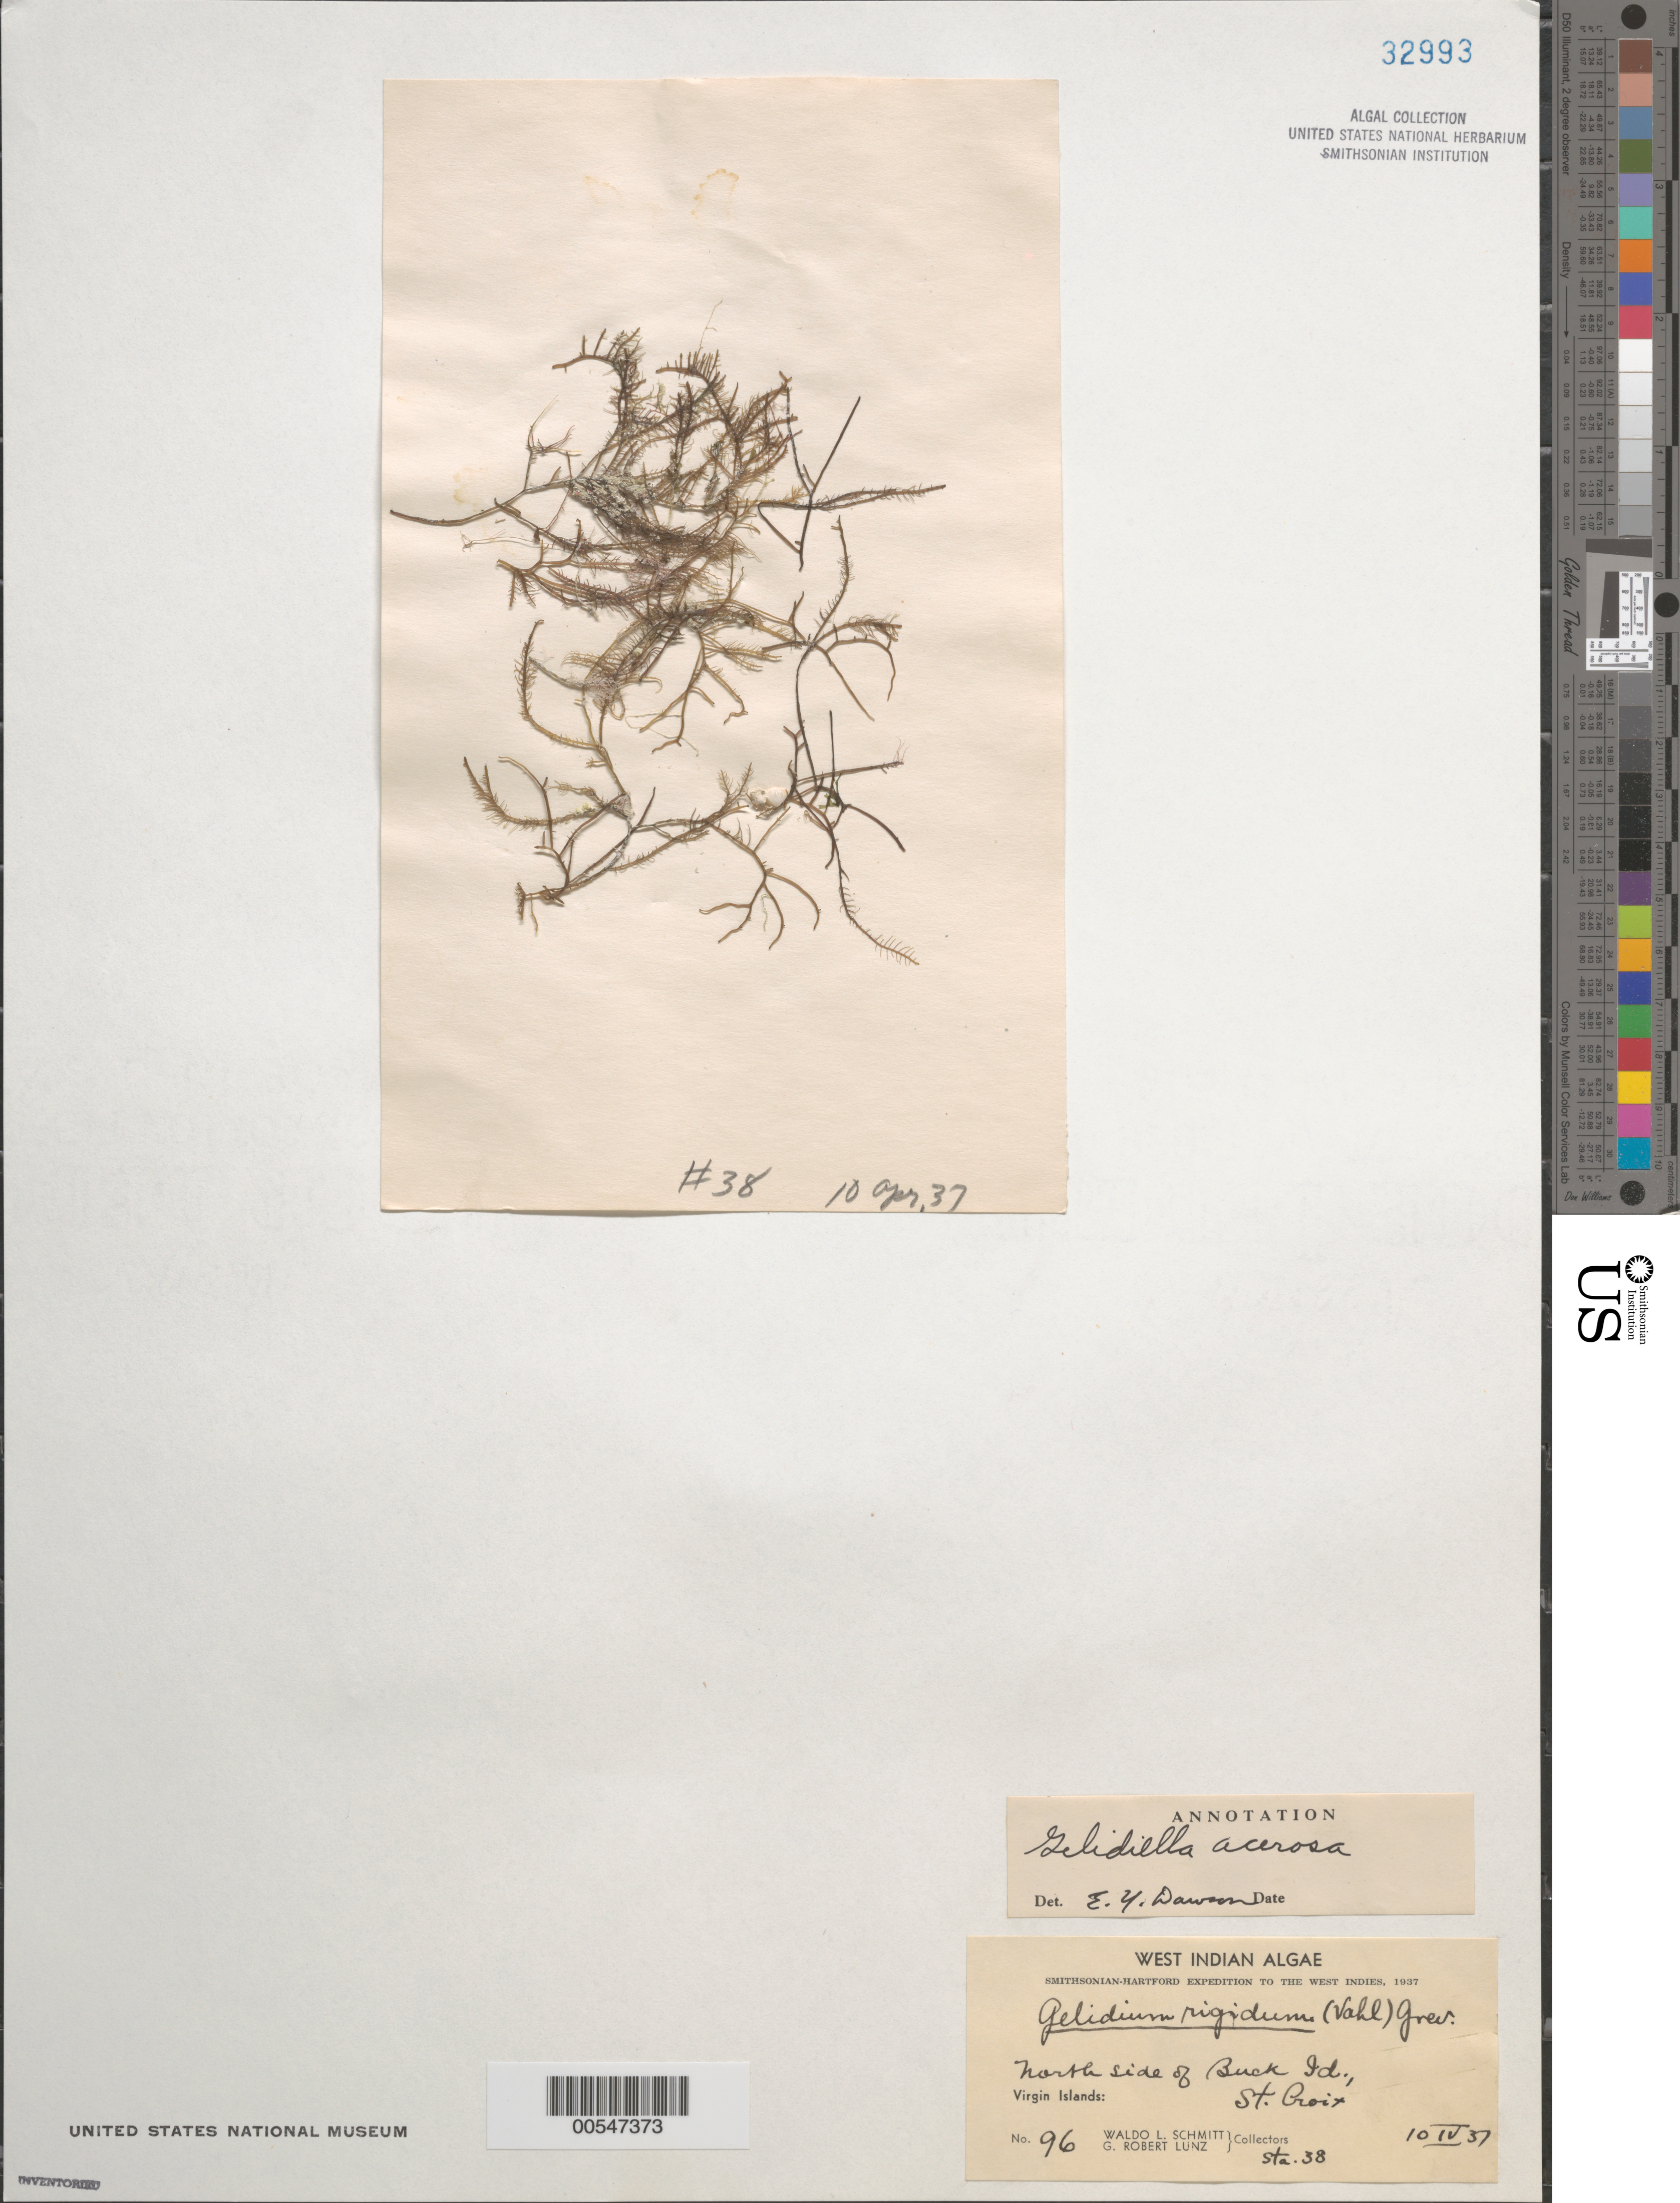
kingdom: Plantae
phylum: Rhodophyta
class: Florideophyceae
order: Gelidiales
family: Gelidiellaceae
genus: Gelidiella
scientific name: Gelidiella acerosa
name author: (Forssk.) Feldmann & G. Hamel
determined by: Dawson, E. Y.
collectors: W. L. Schmitt & G. Lunz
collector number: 96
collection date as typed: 10 Apr 1937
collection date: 1937-04-10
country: U.S. Virgin Islands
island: St. Croix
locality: Buck Island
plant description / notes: Smithsonian-Hartford Expedition to the West Indies, 1937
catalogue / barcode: US 32993